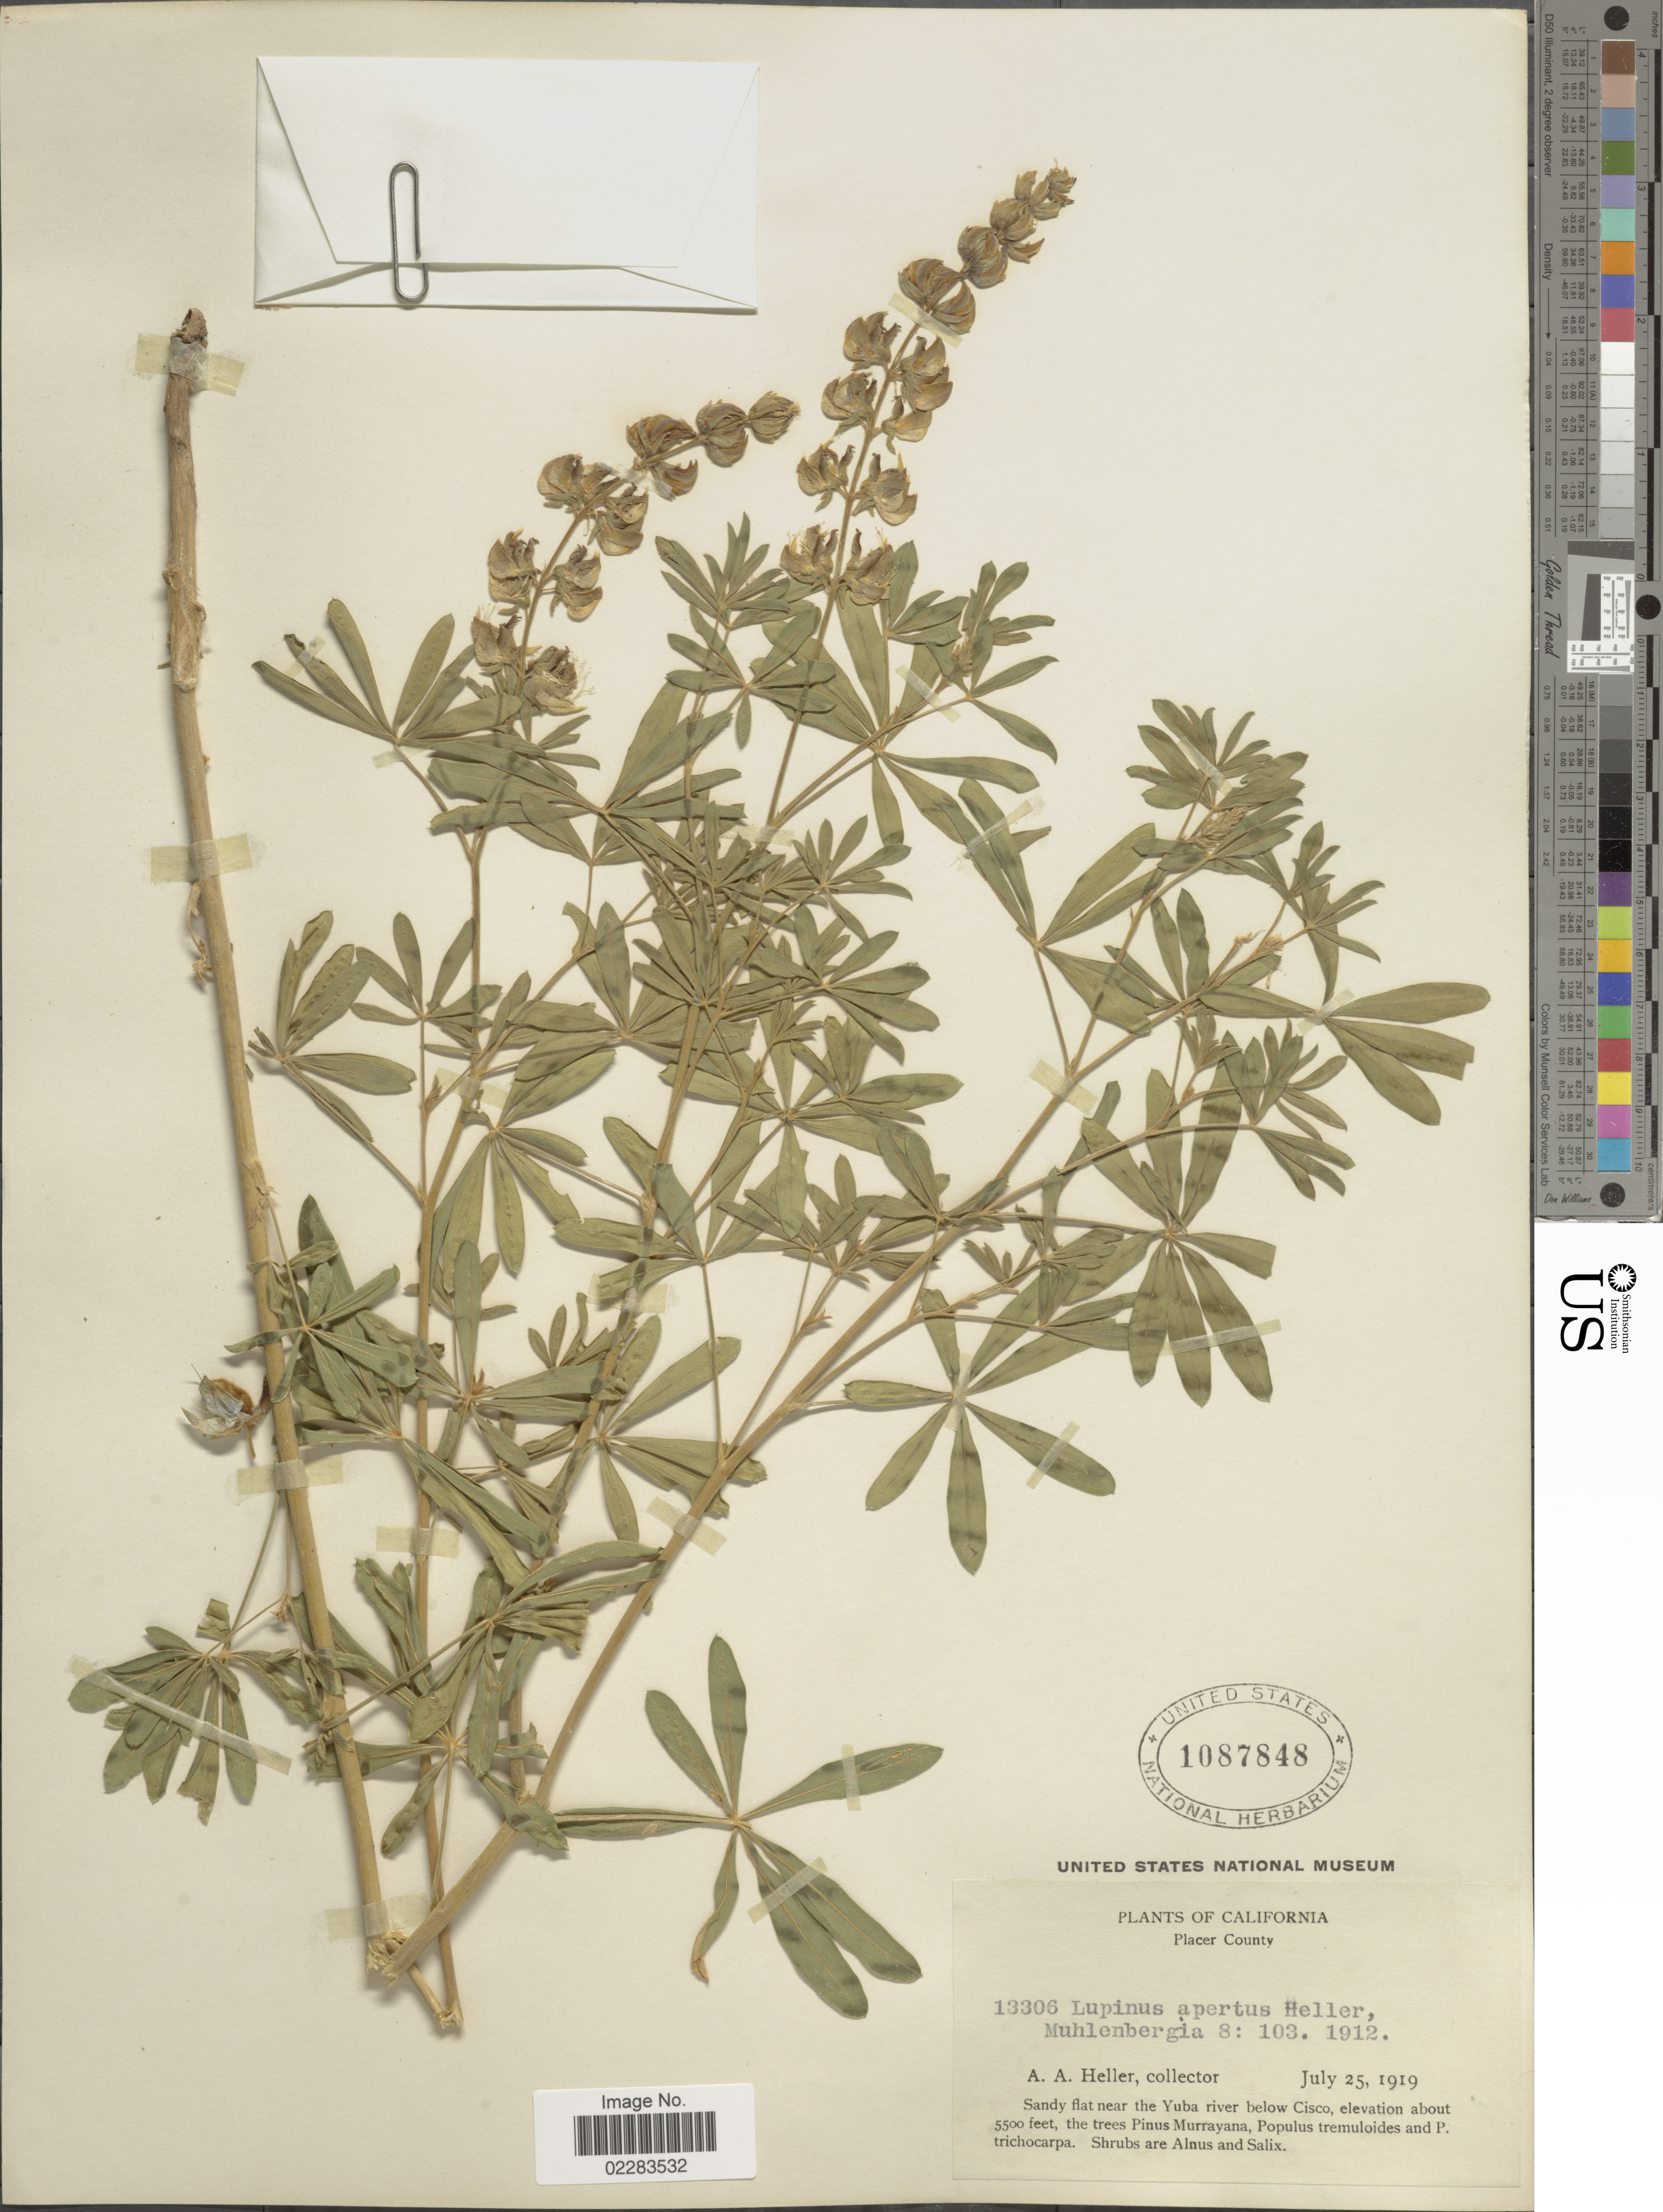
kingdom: Plantae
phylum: Tracheophyta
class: Magnoliopsida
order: Fabales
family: Fabaceae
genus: Lupinus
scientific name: Lupinus albicaulis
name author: Douglas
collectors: A. A. Heller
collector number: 13306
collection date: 1919-07-25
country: United States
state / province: California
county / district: Placer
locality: Placer County. Sandy flat near the Yuba river below Cisco.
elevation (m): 1676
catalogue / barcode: US 1087848